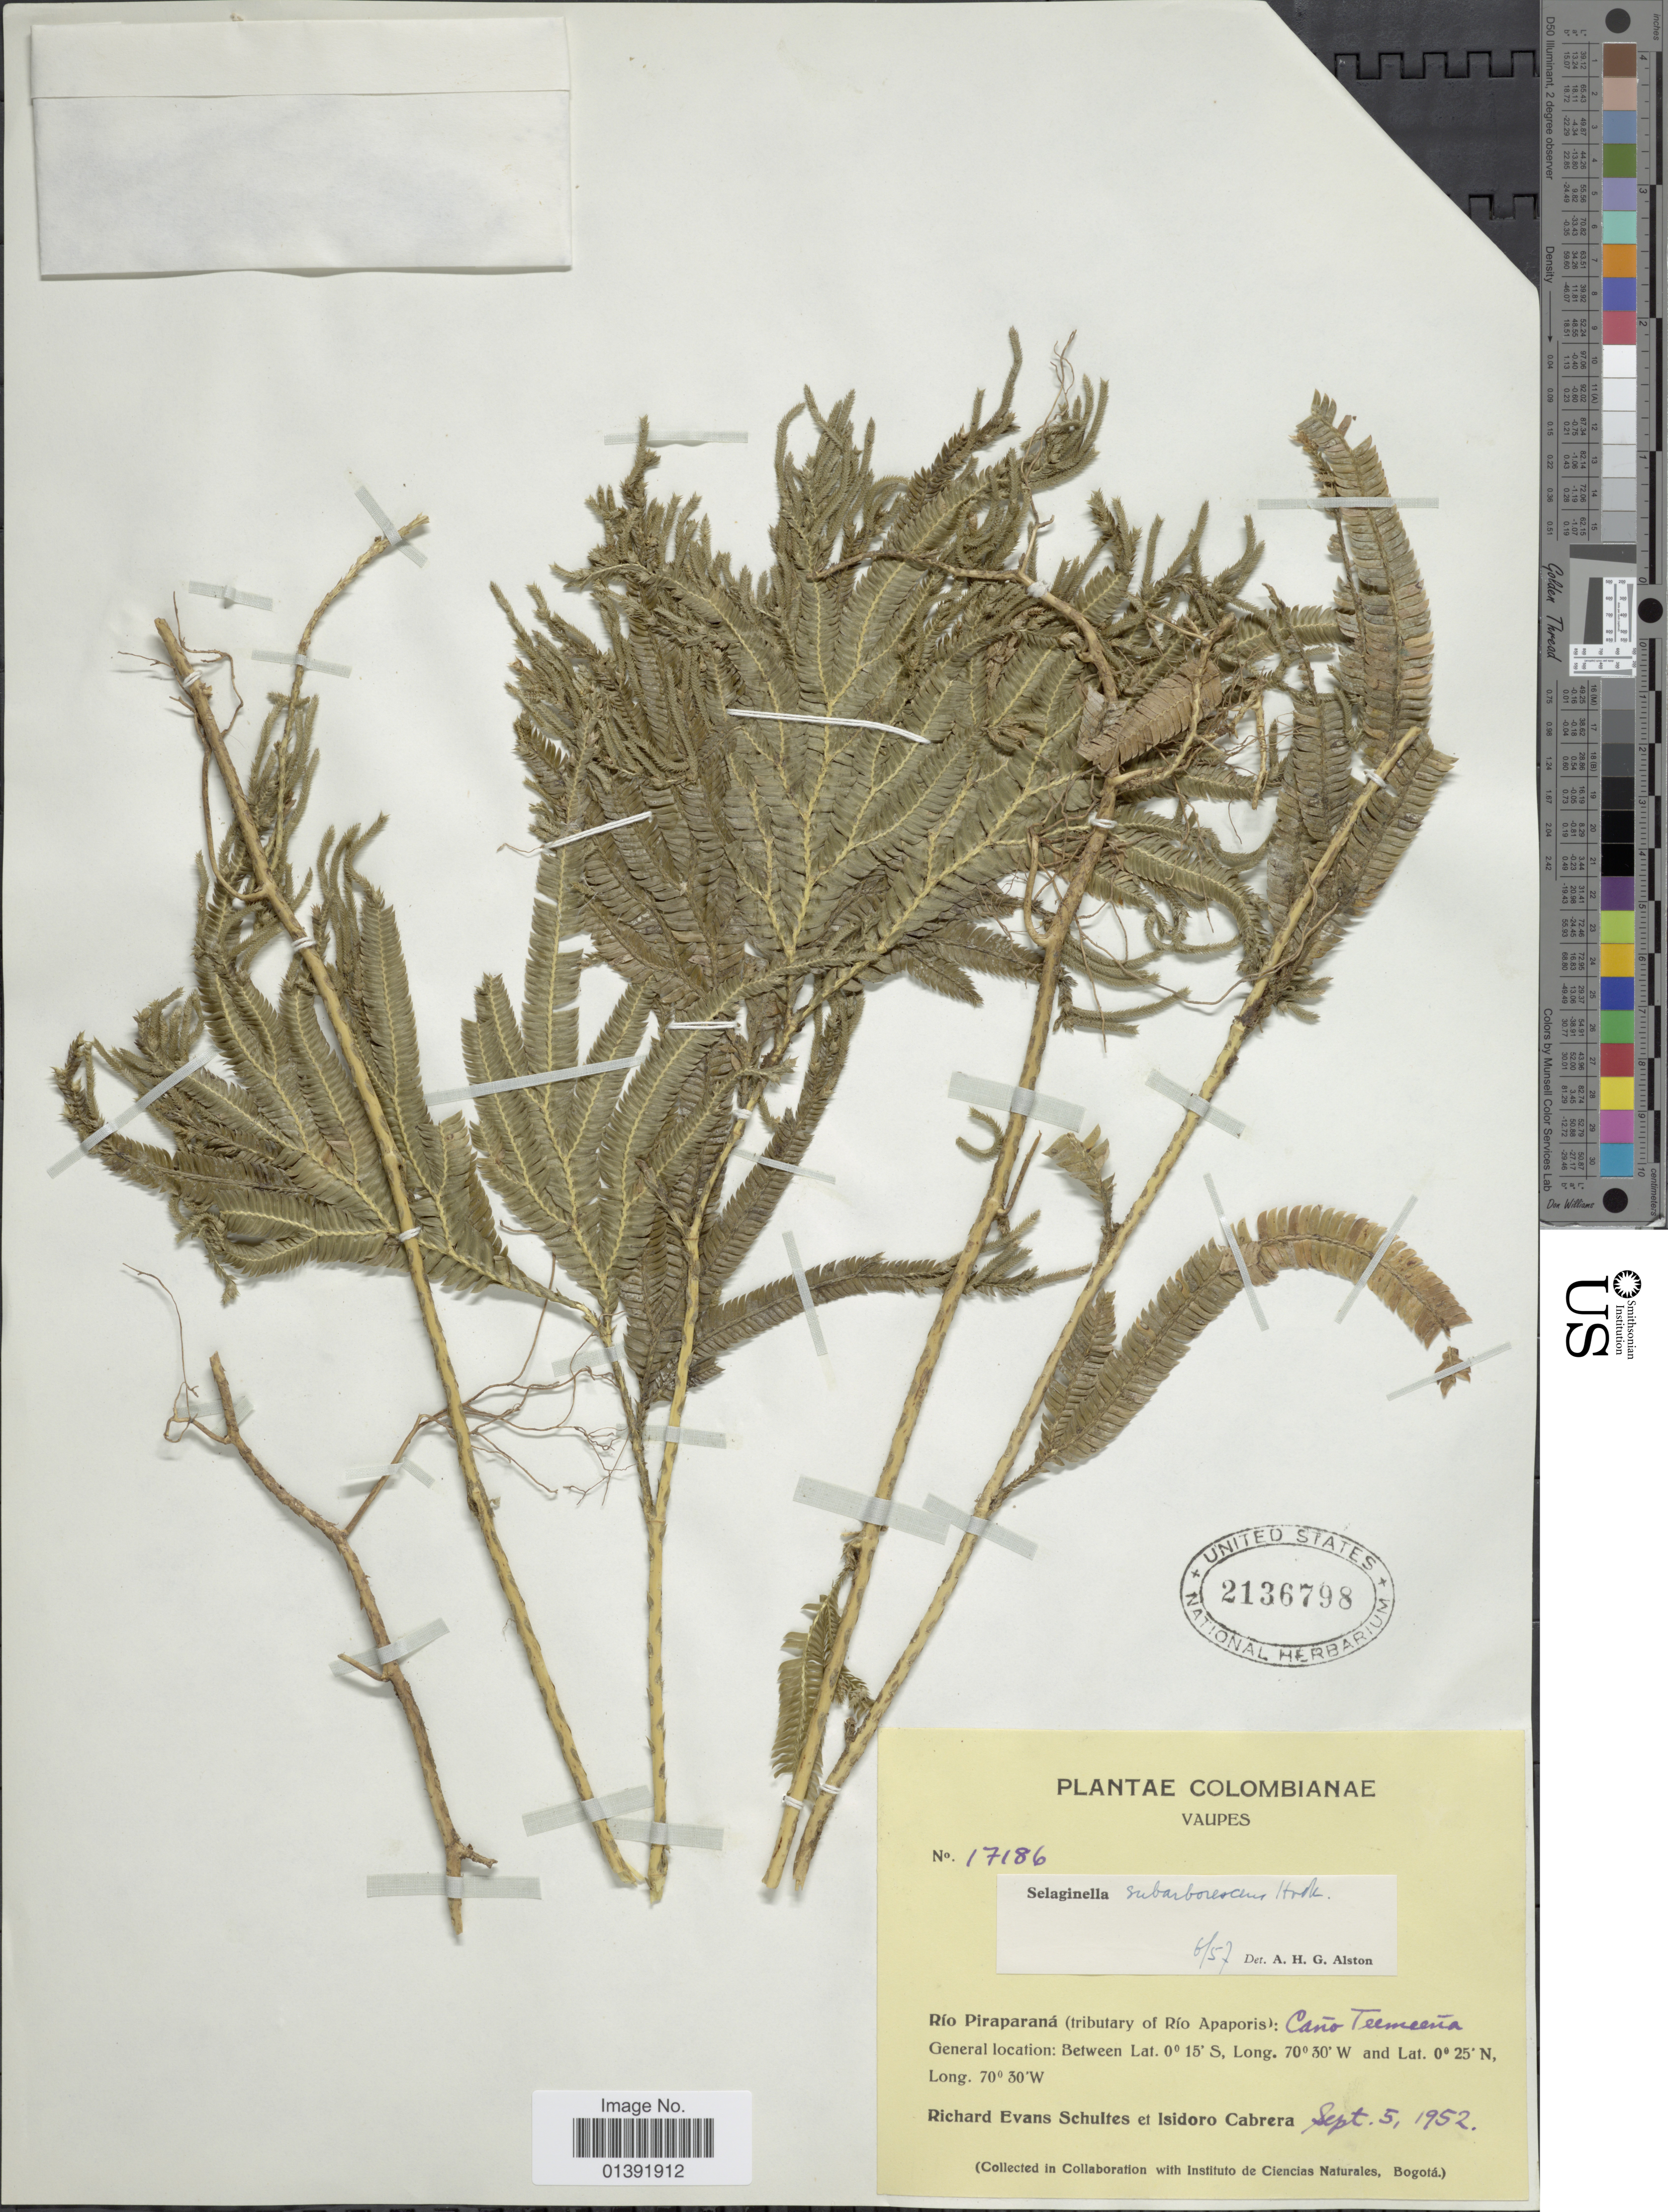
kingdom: Plantae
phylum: Tracheophyta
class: Lycopodiopsida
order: Selaginellales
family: Selaginellaceae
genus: Selaginella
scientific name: Selaginella subarborescens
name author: Hook.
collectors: R. E. Schultes & I. Cabrera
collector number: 17186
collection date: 1952-09-05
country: Colombia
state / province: Vaupés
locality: Rio Piraparaná (tributary of Rio Apaporis): Caño Teemeena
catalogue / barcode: US 2136798